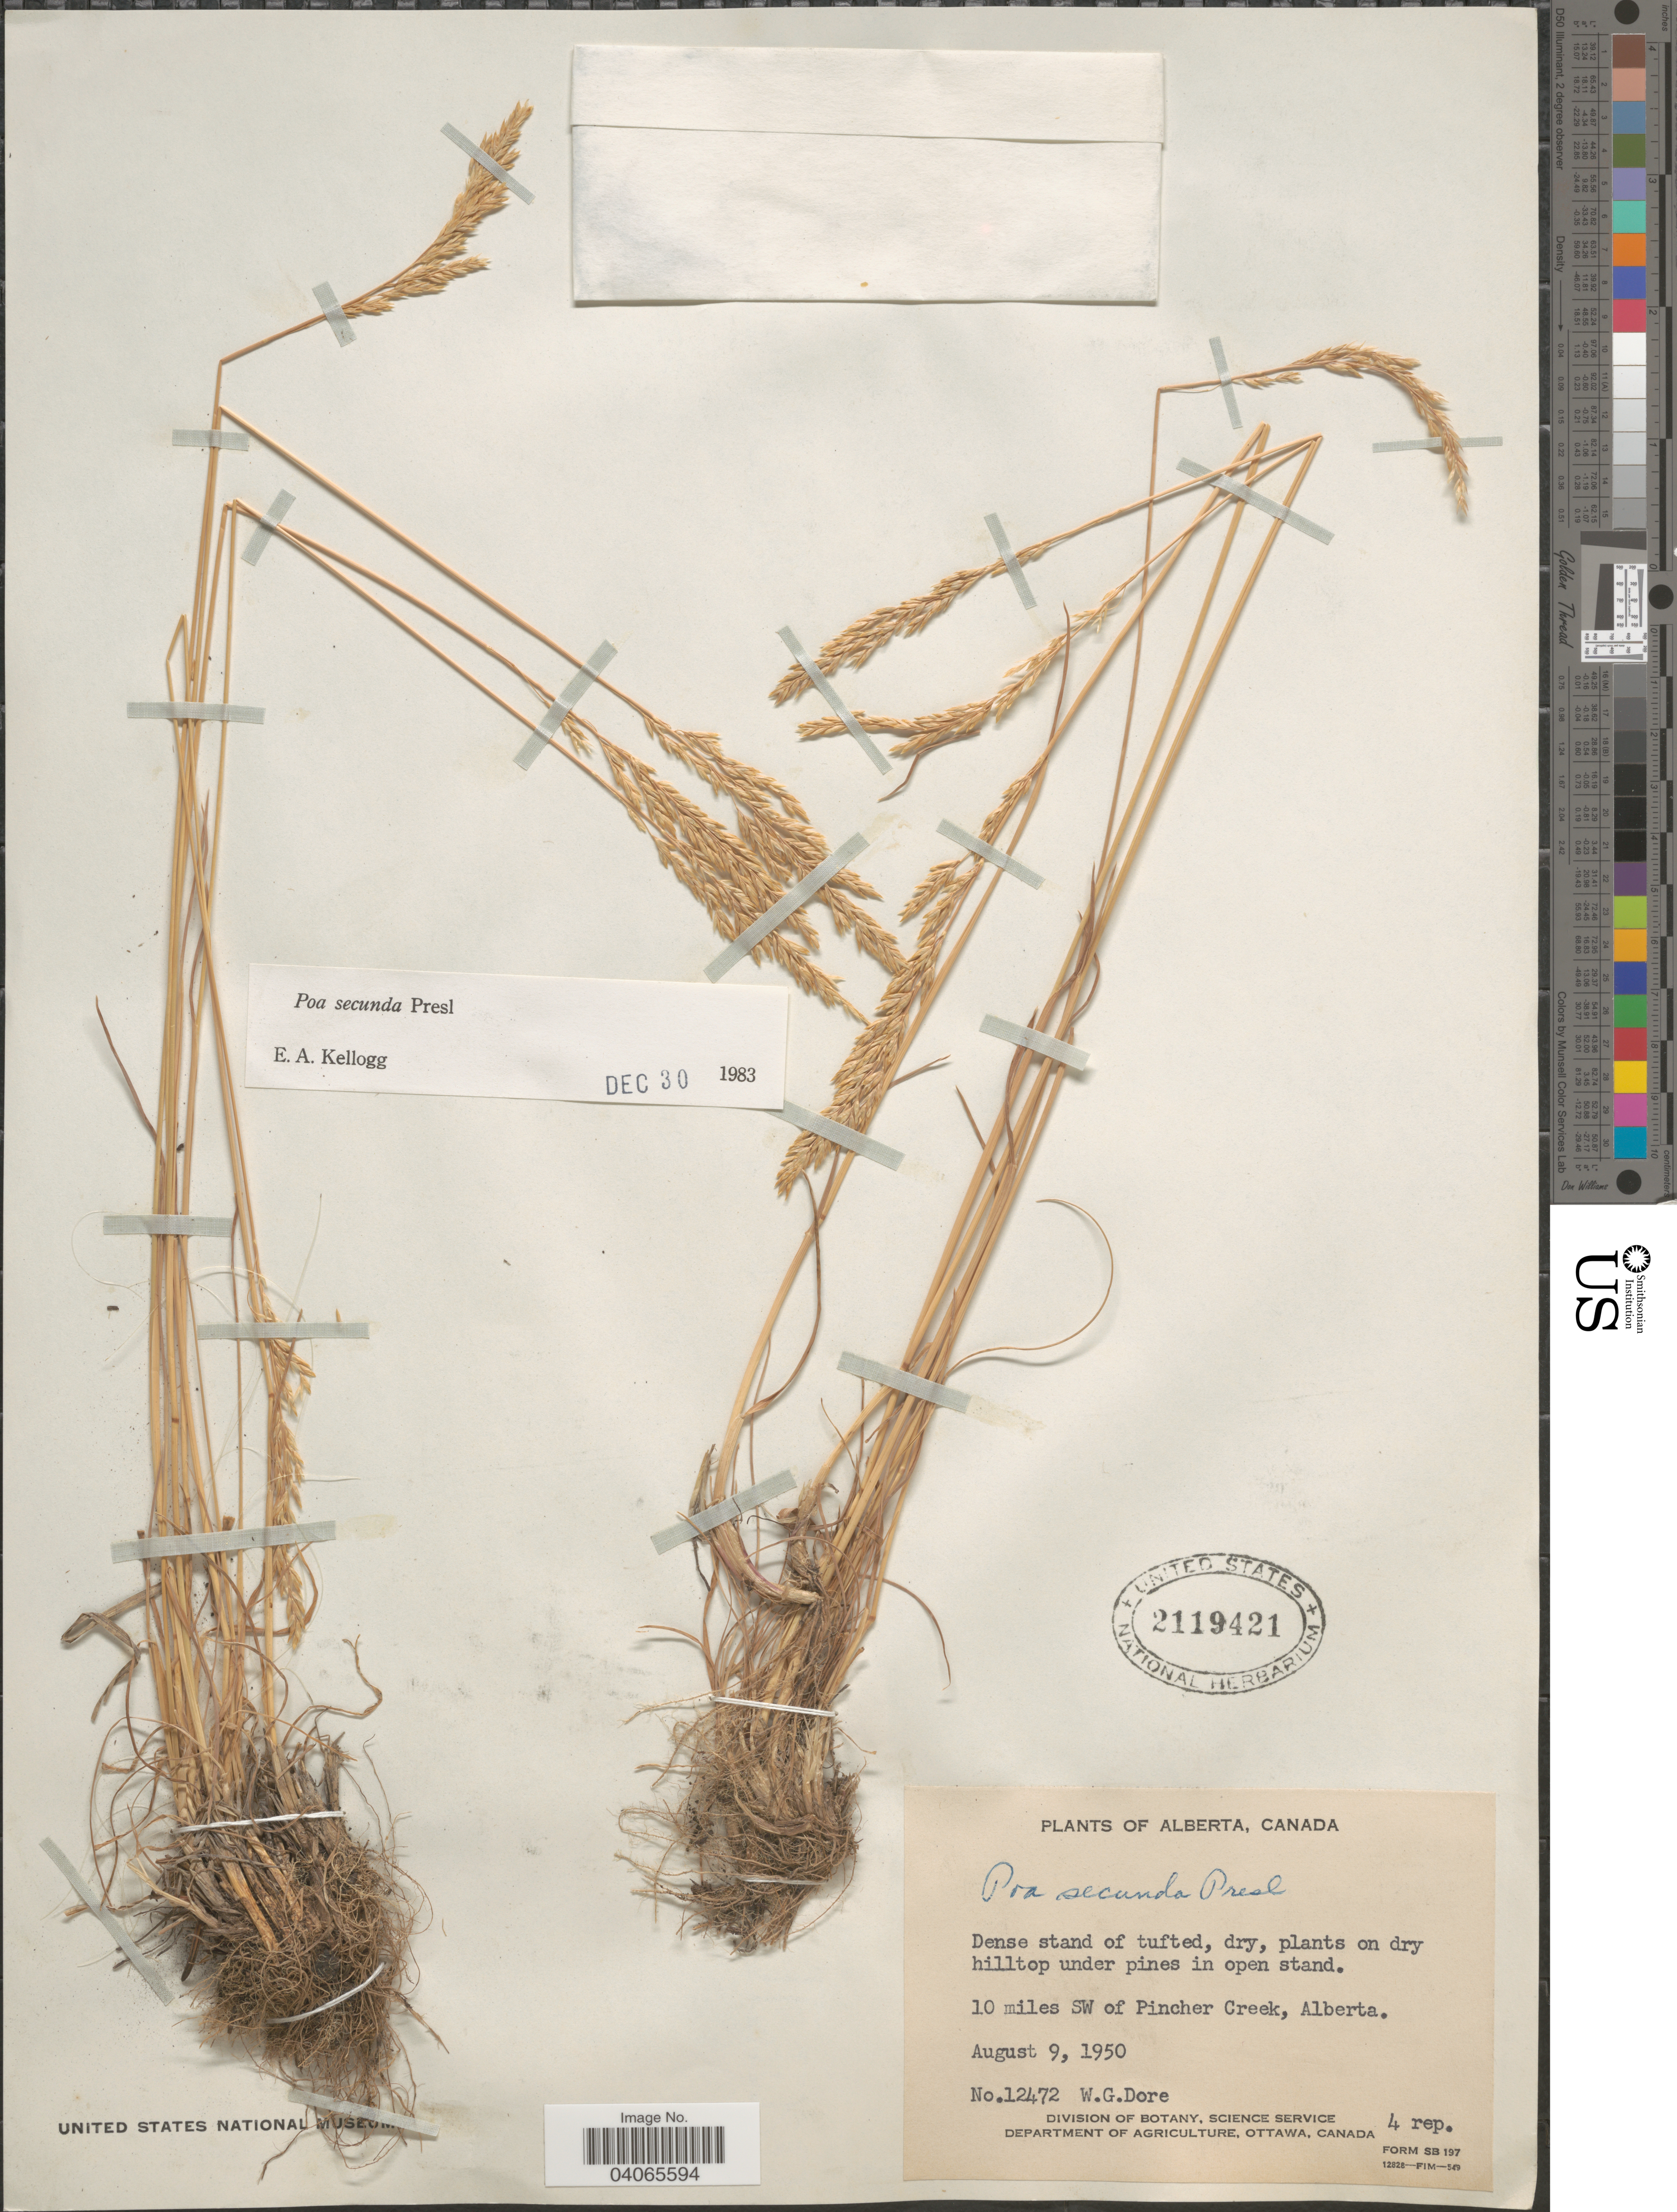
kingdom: Plantae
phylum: Tracheophyta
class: Liliopsida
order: Poales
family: Poaceae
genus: Poa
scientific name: Poa secunda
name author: J. Presl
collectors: W. Dore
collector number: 12472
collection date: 1950-08-09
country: Canada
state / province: Alberta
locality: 10 miles SW of Pincher Creek.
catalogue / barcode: US 2119421